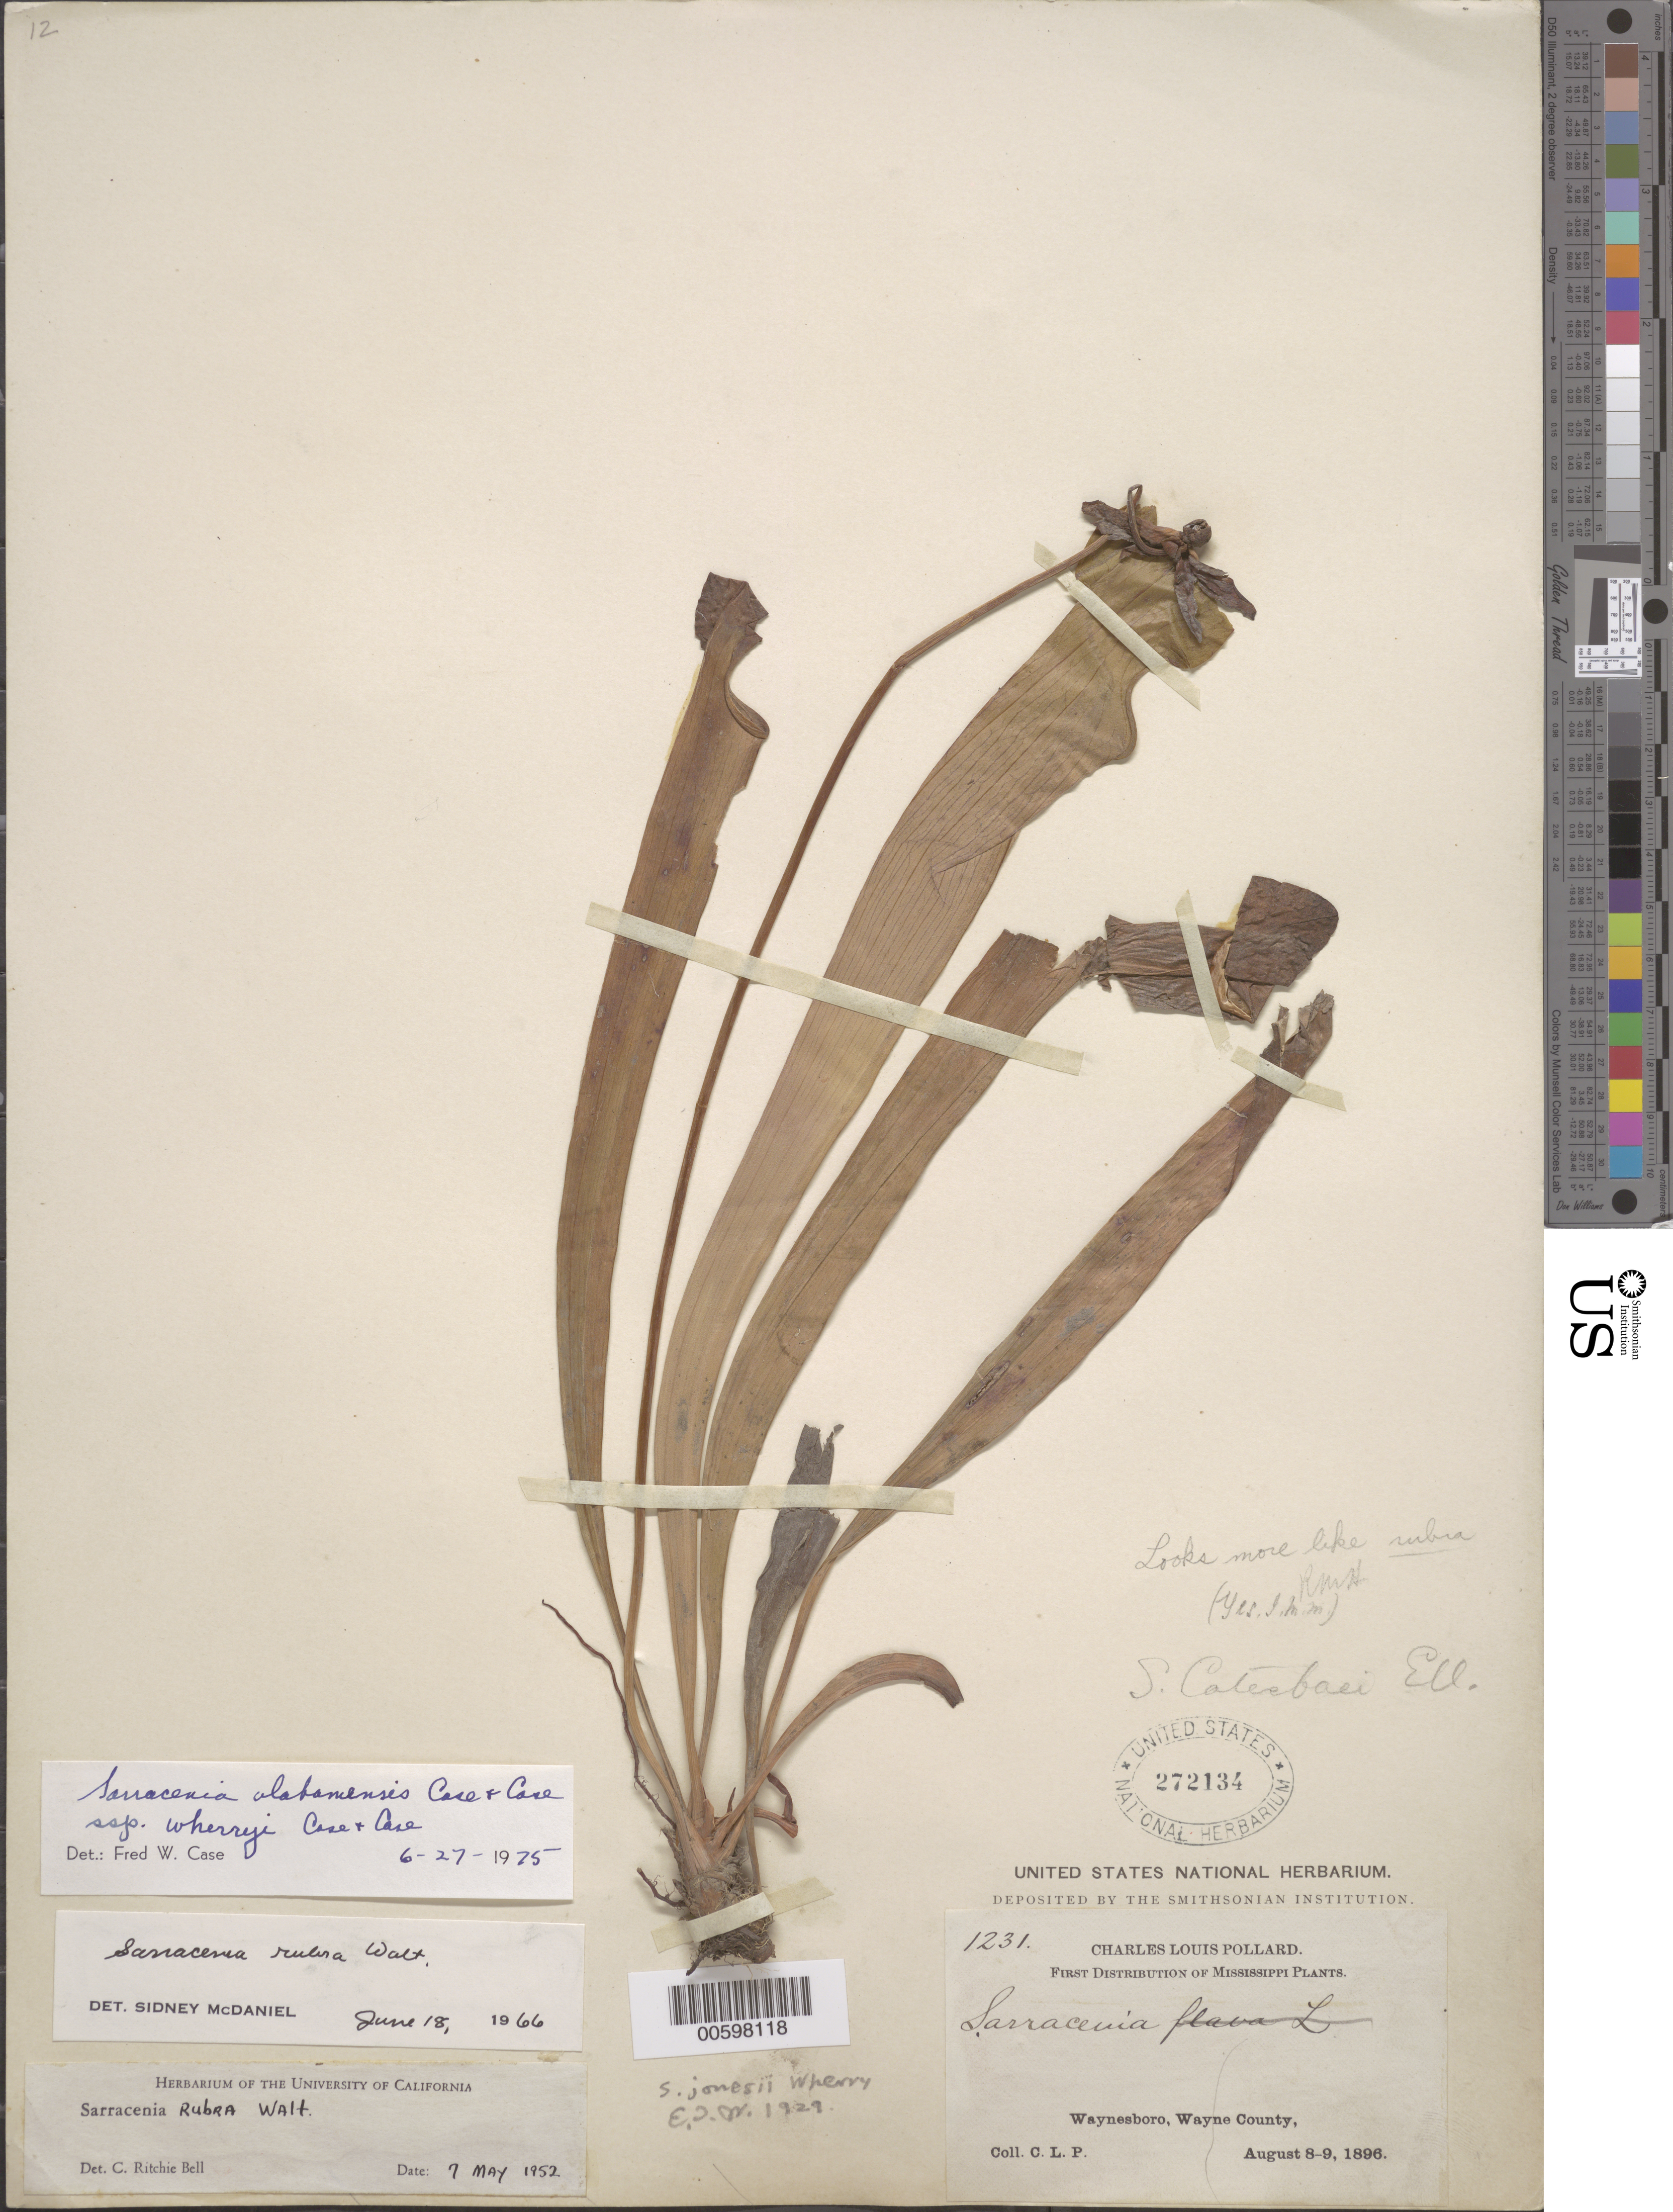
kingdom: Plantae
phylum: Tracheophyta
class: Magnoliopsida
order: Ericales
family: Sarraceniaceae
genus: Sarracenia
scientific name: Sarracenia wherryi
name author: Mellichamp & Trexler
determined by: Trexler, Carson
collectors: C. L. Pollard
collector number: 1231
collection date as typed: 08 Aug 1896 and 09 Aug 1896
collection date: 1896-08-08,1896-08-09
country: United States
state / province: Mississippi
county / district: Wayne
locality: Waynesboro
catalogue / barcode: US 272134